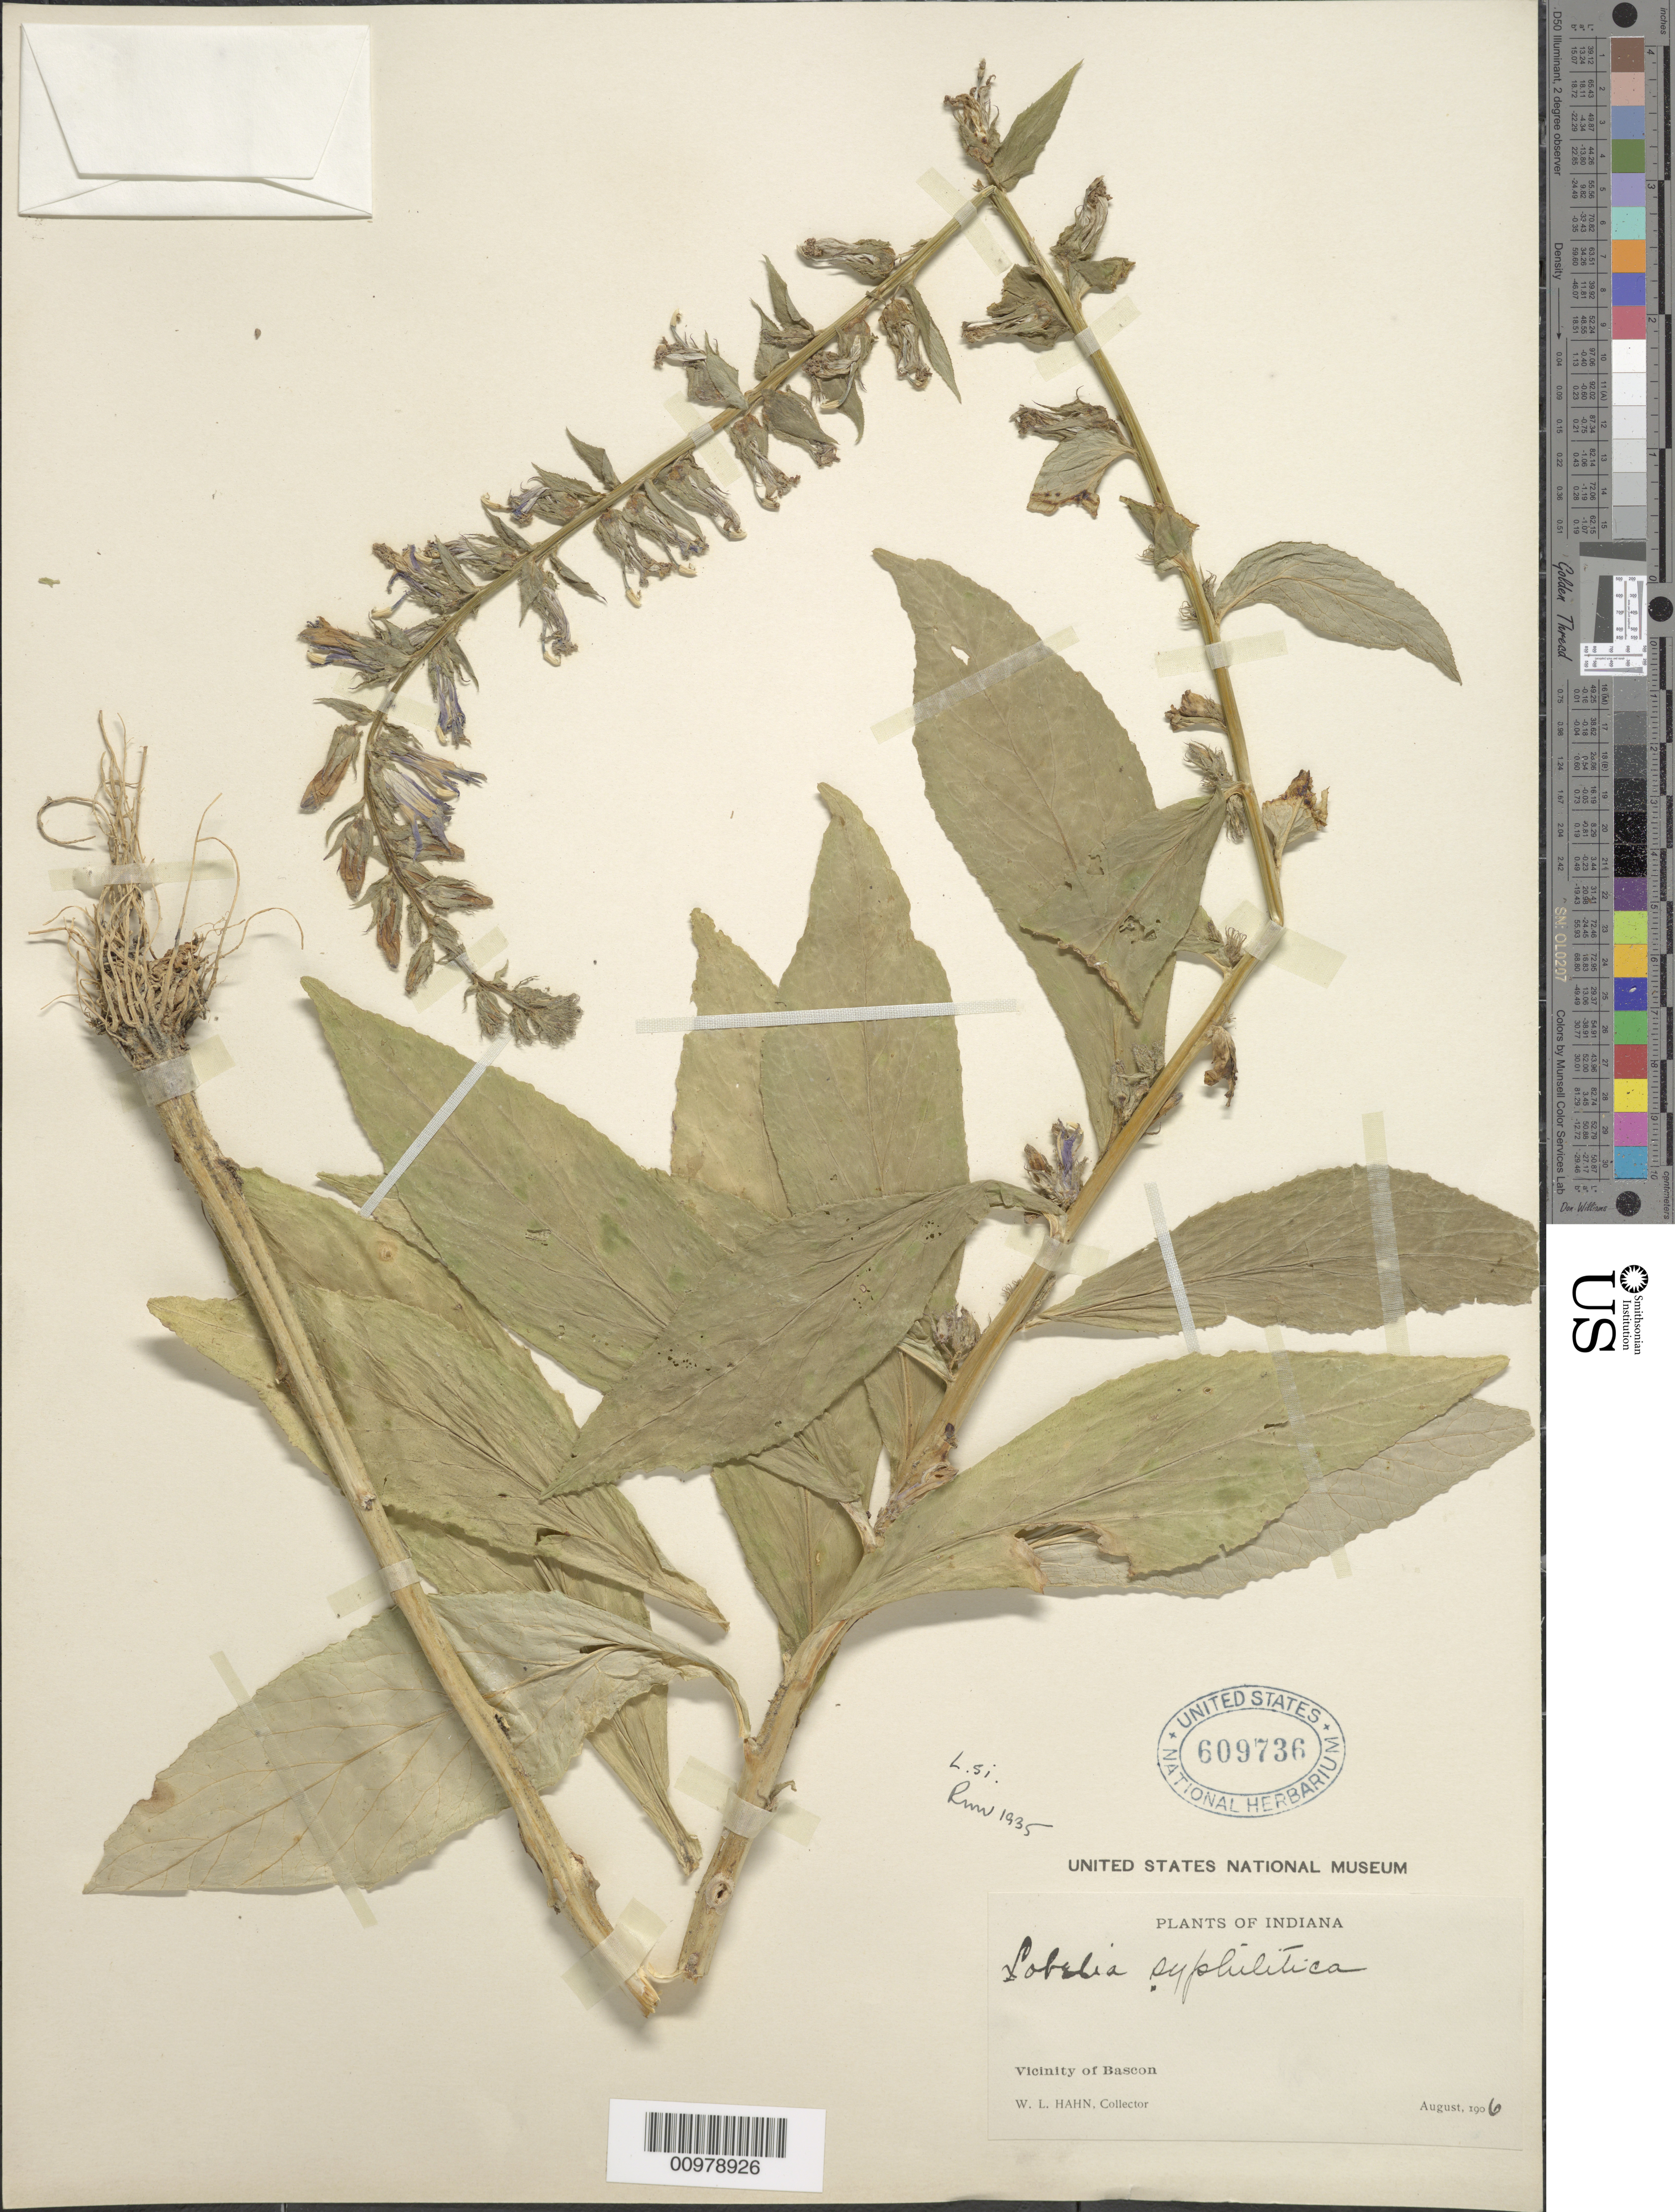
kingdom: Plantae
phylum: Tracheophyta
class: Magnoliopsida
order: Asterales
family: Campanulaceae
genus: Lobelia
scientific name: Lobelia siphilitica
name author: L.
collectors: W. L. Hahn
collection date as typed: Aug 1906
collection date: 1906-08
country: United States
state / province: Indiana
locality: Vicinity of Bascon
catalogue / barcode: US 609736